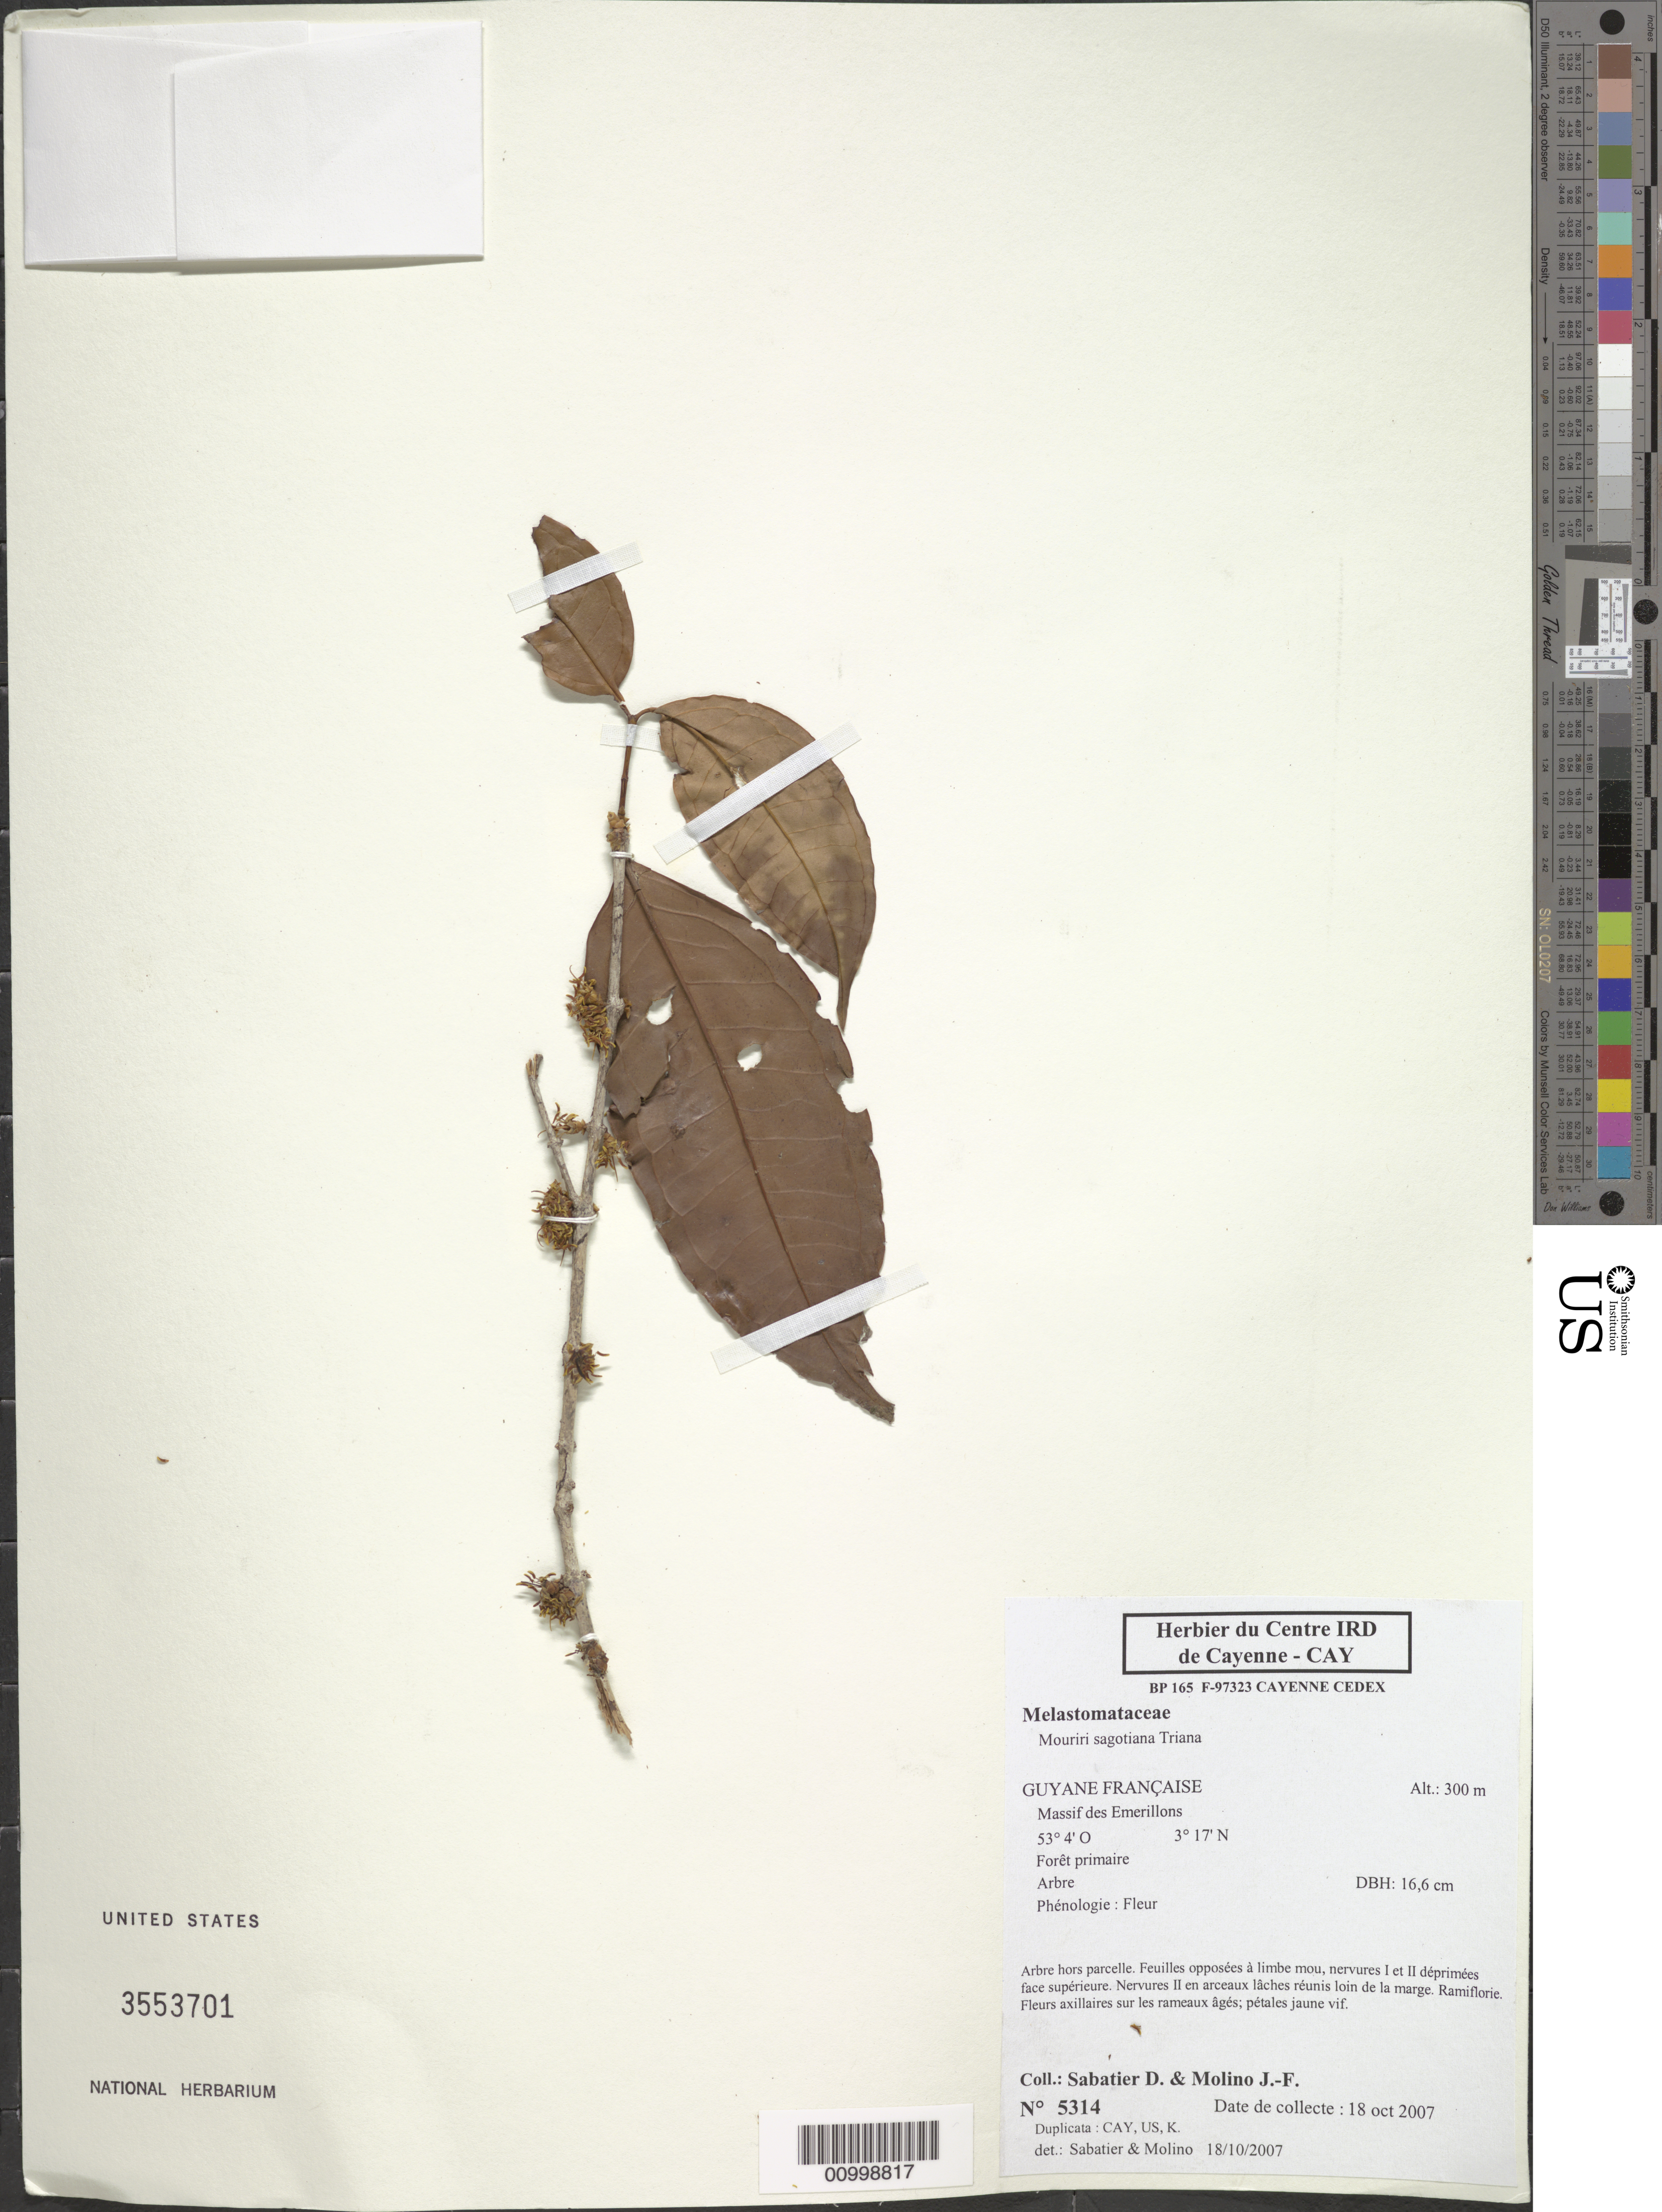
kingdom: Plantae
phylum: Tracheophyta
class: Magnoliopsida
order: Myrtales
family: Melastomataceae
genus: Mouriri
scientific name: Mouriri sagotiana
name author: Triana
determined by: Sabatier, D.; Molino, J. F.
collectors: D. Sabatier & J. Molino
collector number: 5314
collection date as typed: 18-Oct-07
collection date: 2007-10-18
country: French Guiana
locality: Massif des Emerillons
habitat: Foret primaire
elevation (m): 300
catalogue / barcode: US 3553701